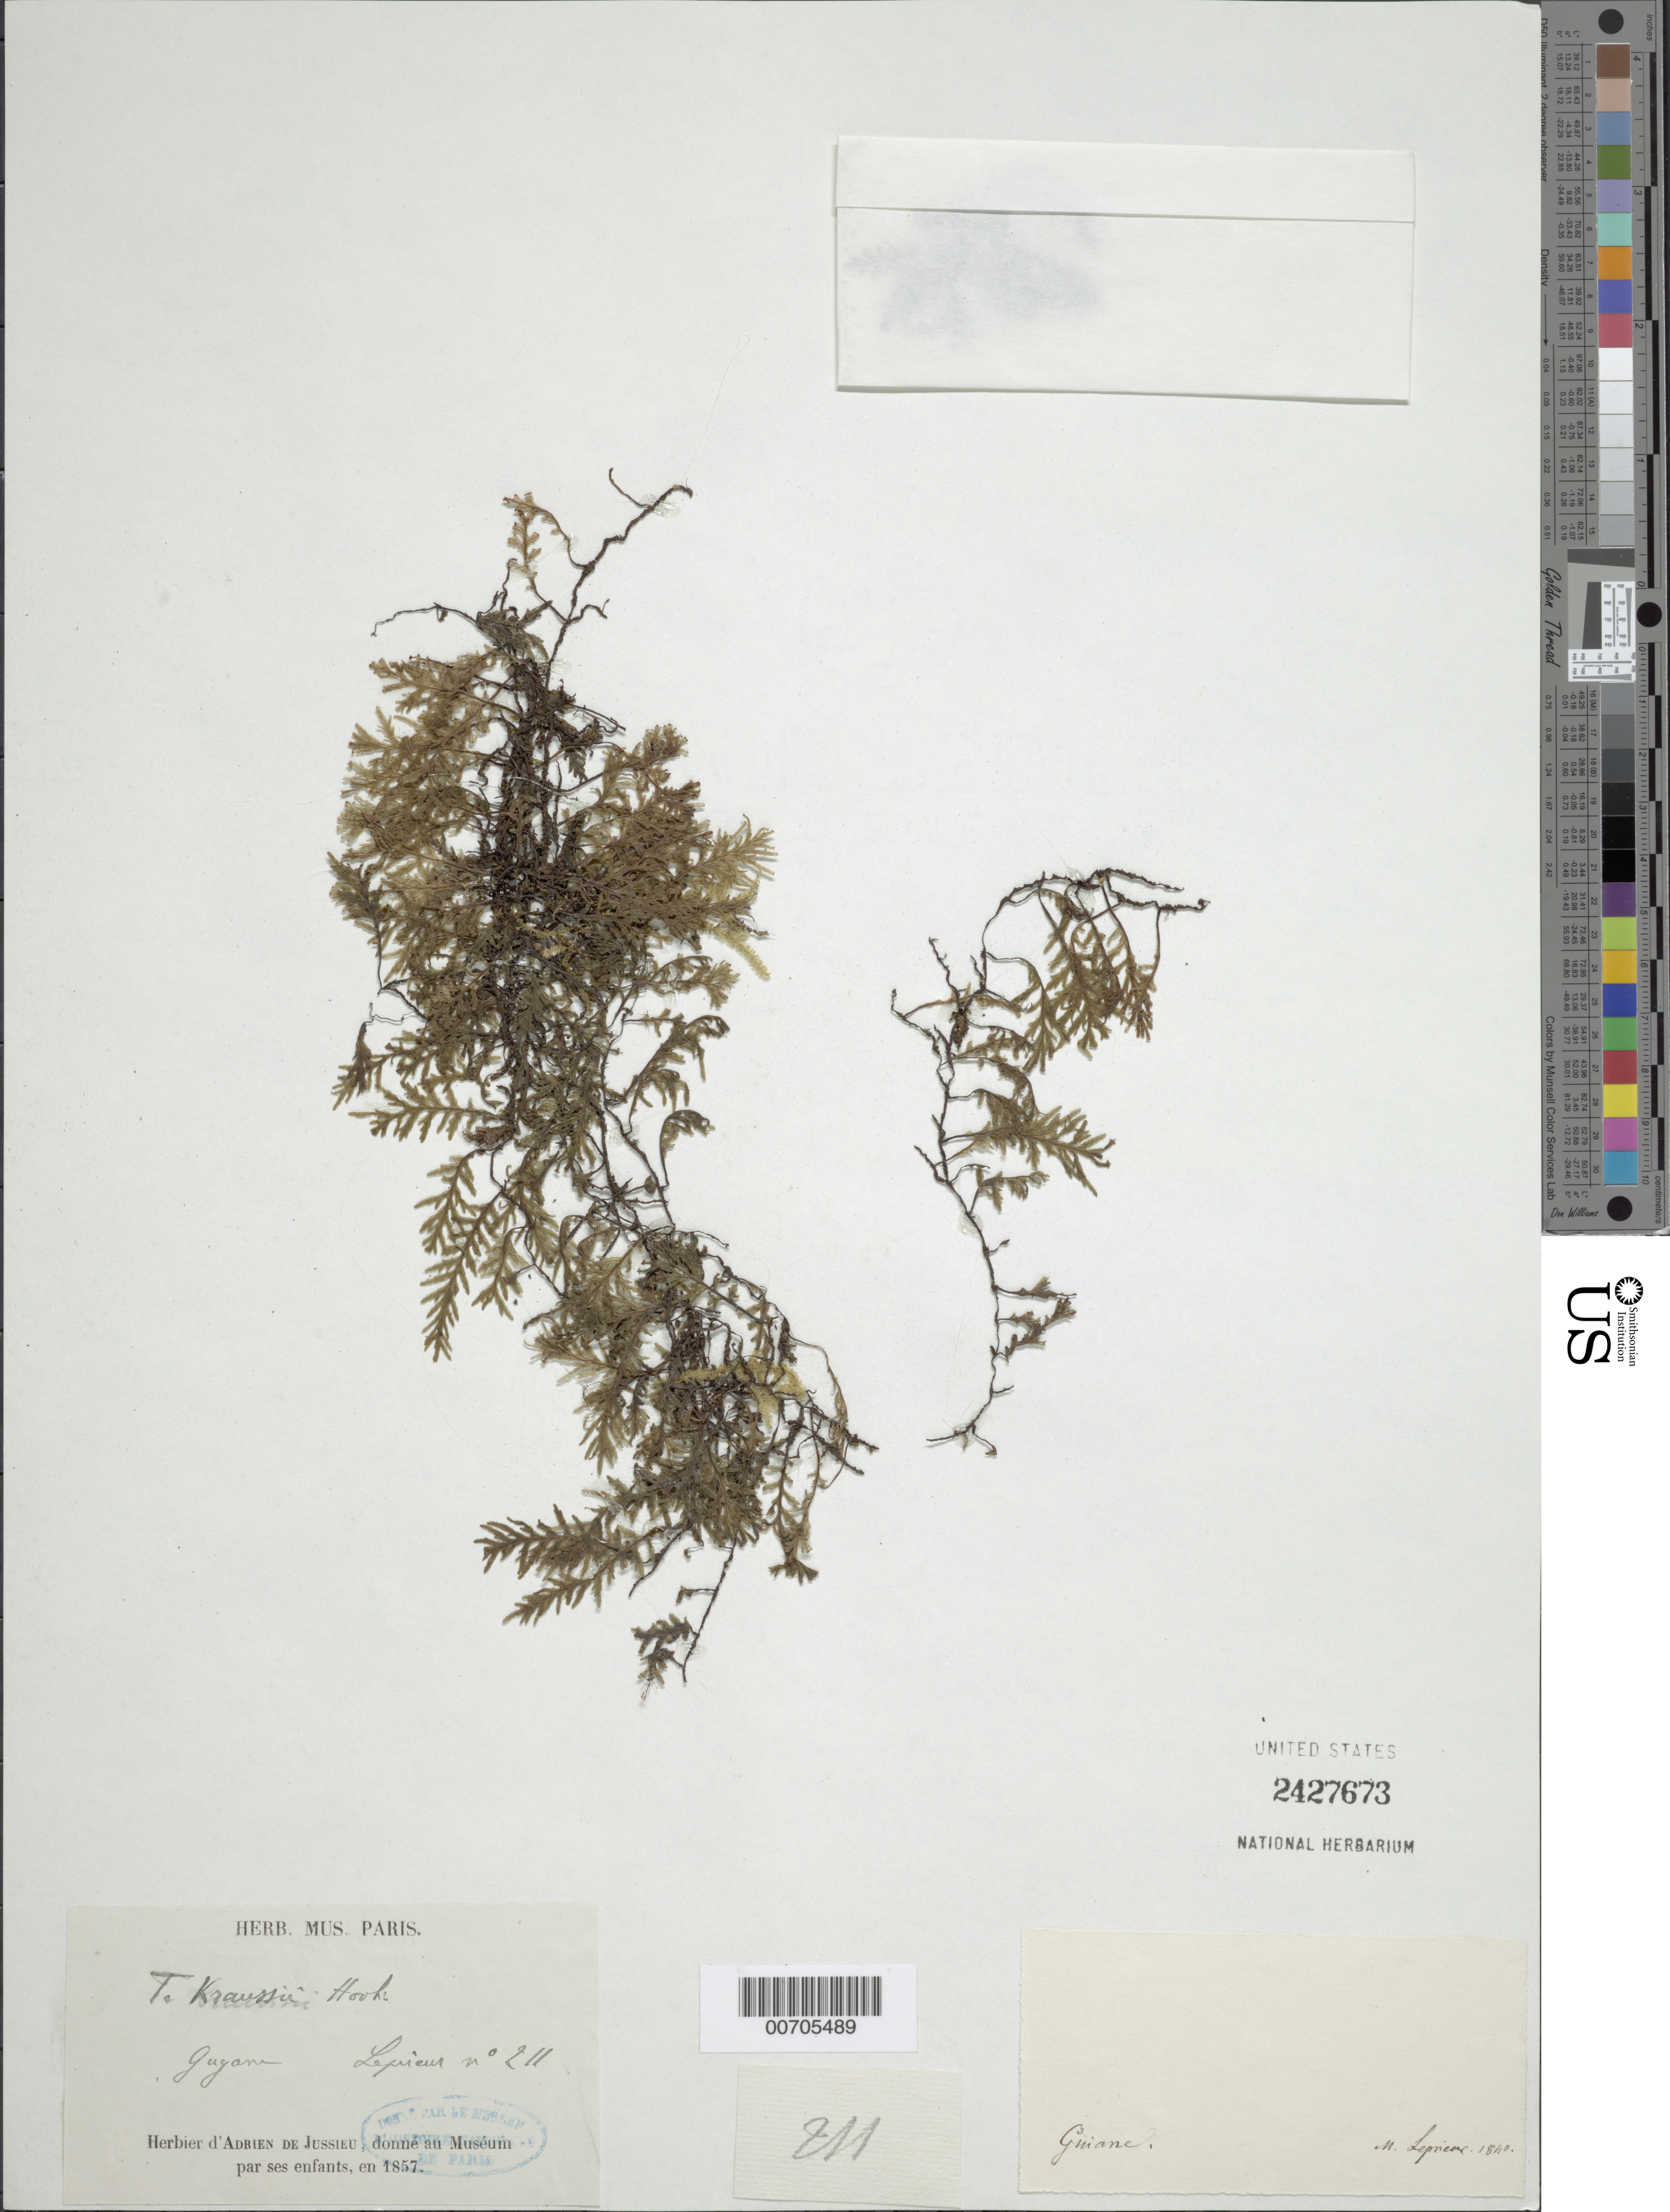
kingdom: Plantae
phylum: Tracheophyta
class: Polypodiopsida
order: Hymenophyllales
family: Hymenophyllaceae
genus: Didymoglossum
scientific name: Didymoglossum kraussii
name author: (Hook. & Grev.) C. Presl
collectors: F. M. R. Leprieur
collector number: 211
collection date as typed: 1840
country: French Guiana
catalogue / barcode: US 2427673